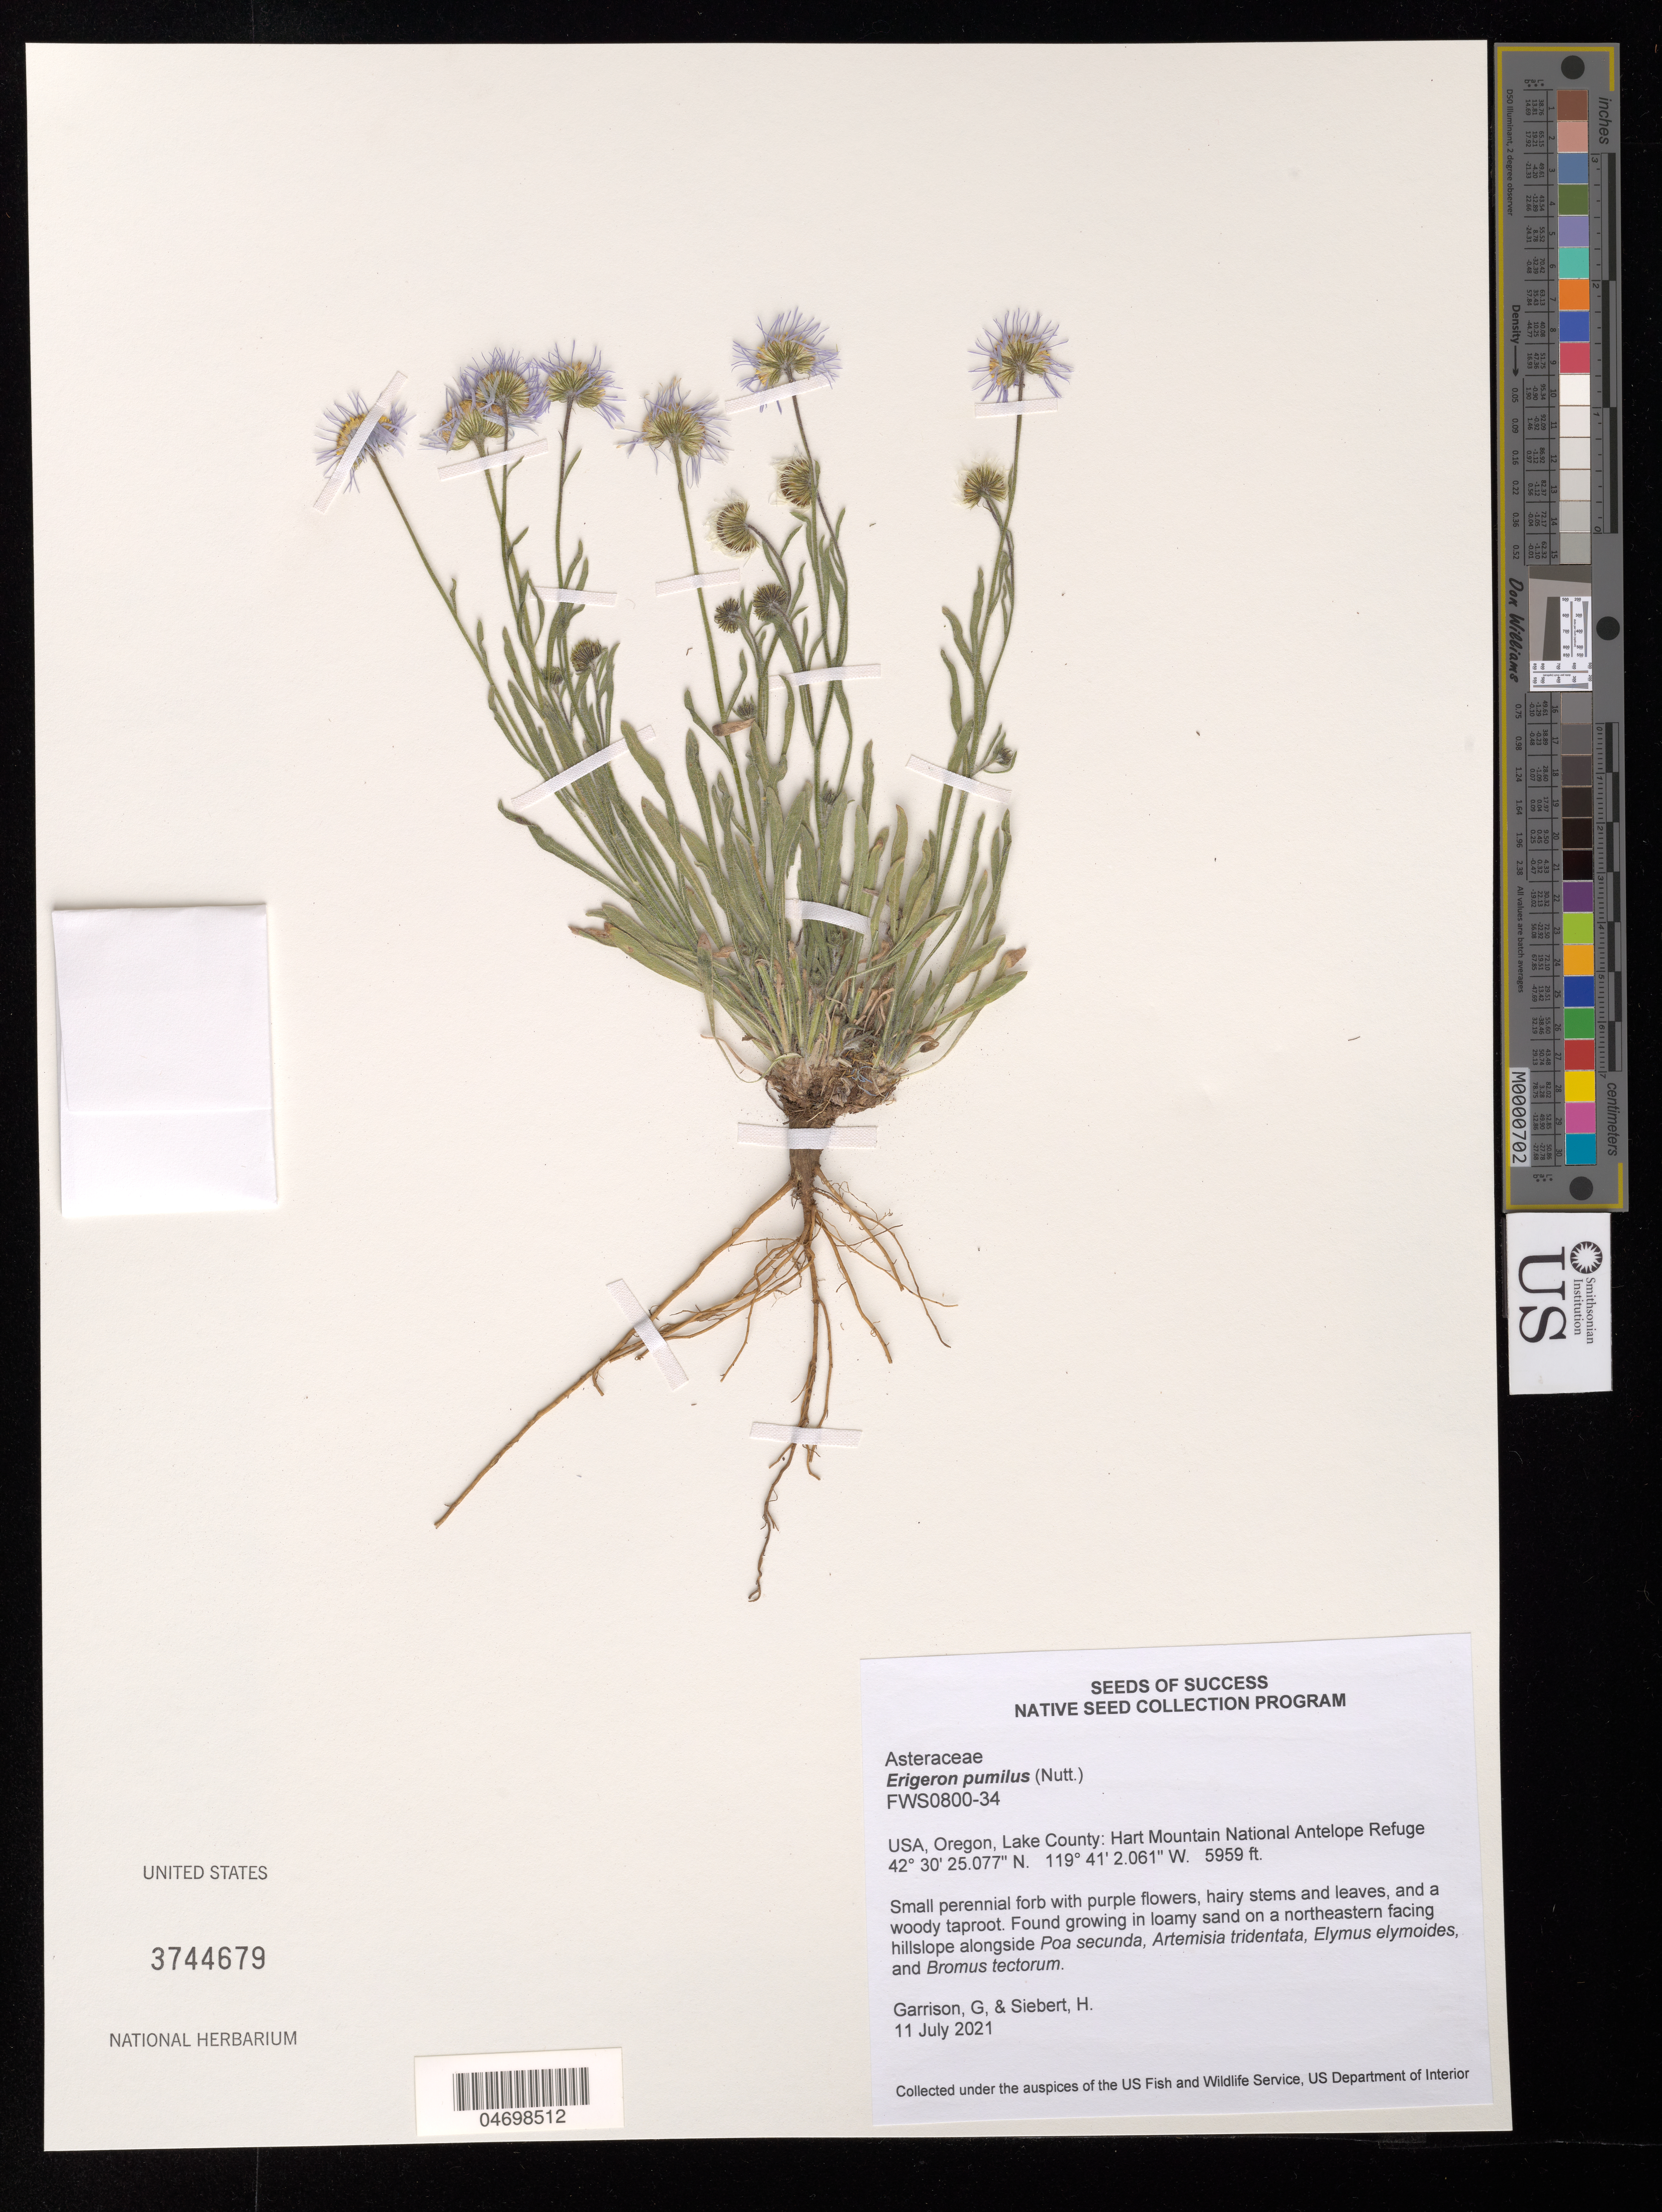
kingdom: Plantae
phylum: Tracheophyta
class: Magnoliopsida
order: Asterales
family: Asteraceae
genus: Erigeron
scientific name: Erigeron pumilus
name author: Nutt.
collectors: G. Garrison & H. Siebert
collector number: FWS0800-34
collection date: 2021-07-11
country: United States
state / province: Oregon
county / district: Lake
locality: Hart Mtn National Antelope Refuge.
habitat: Loamy sand. With Poa secunda, Artemisia tridentata, Elymus elymoides, Bromus tectorum.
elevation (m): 1816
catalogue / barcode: US 3744679